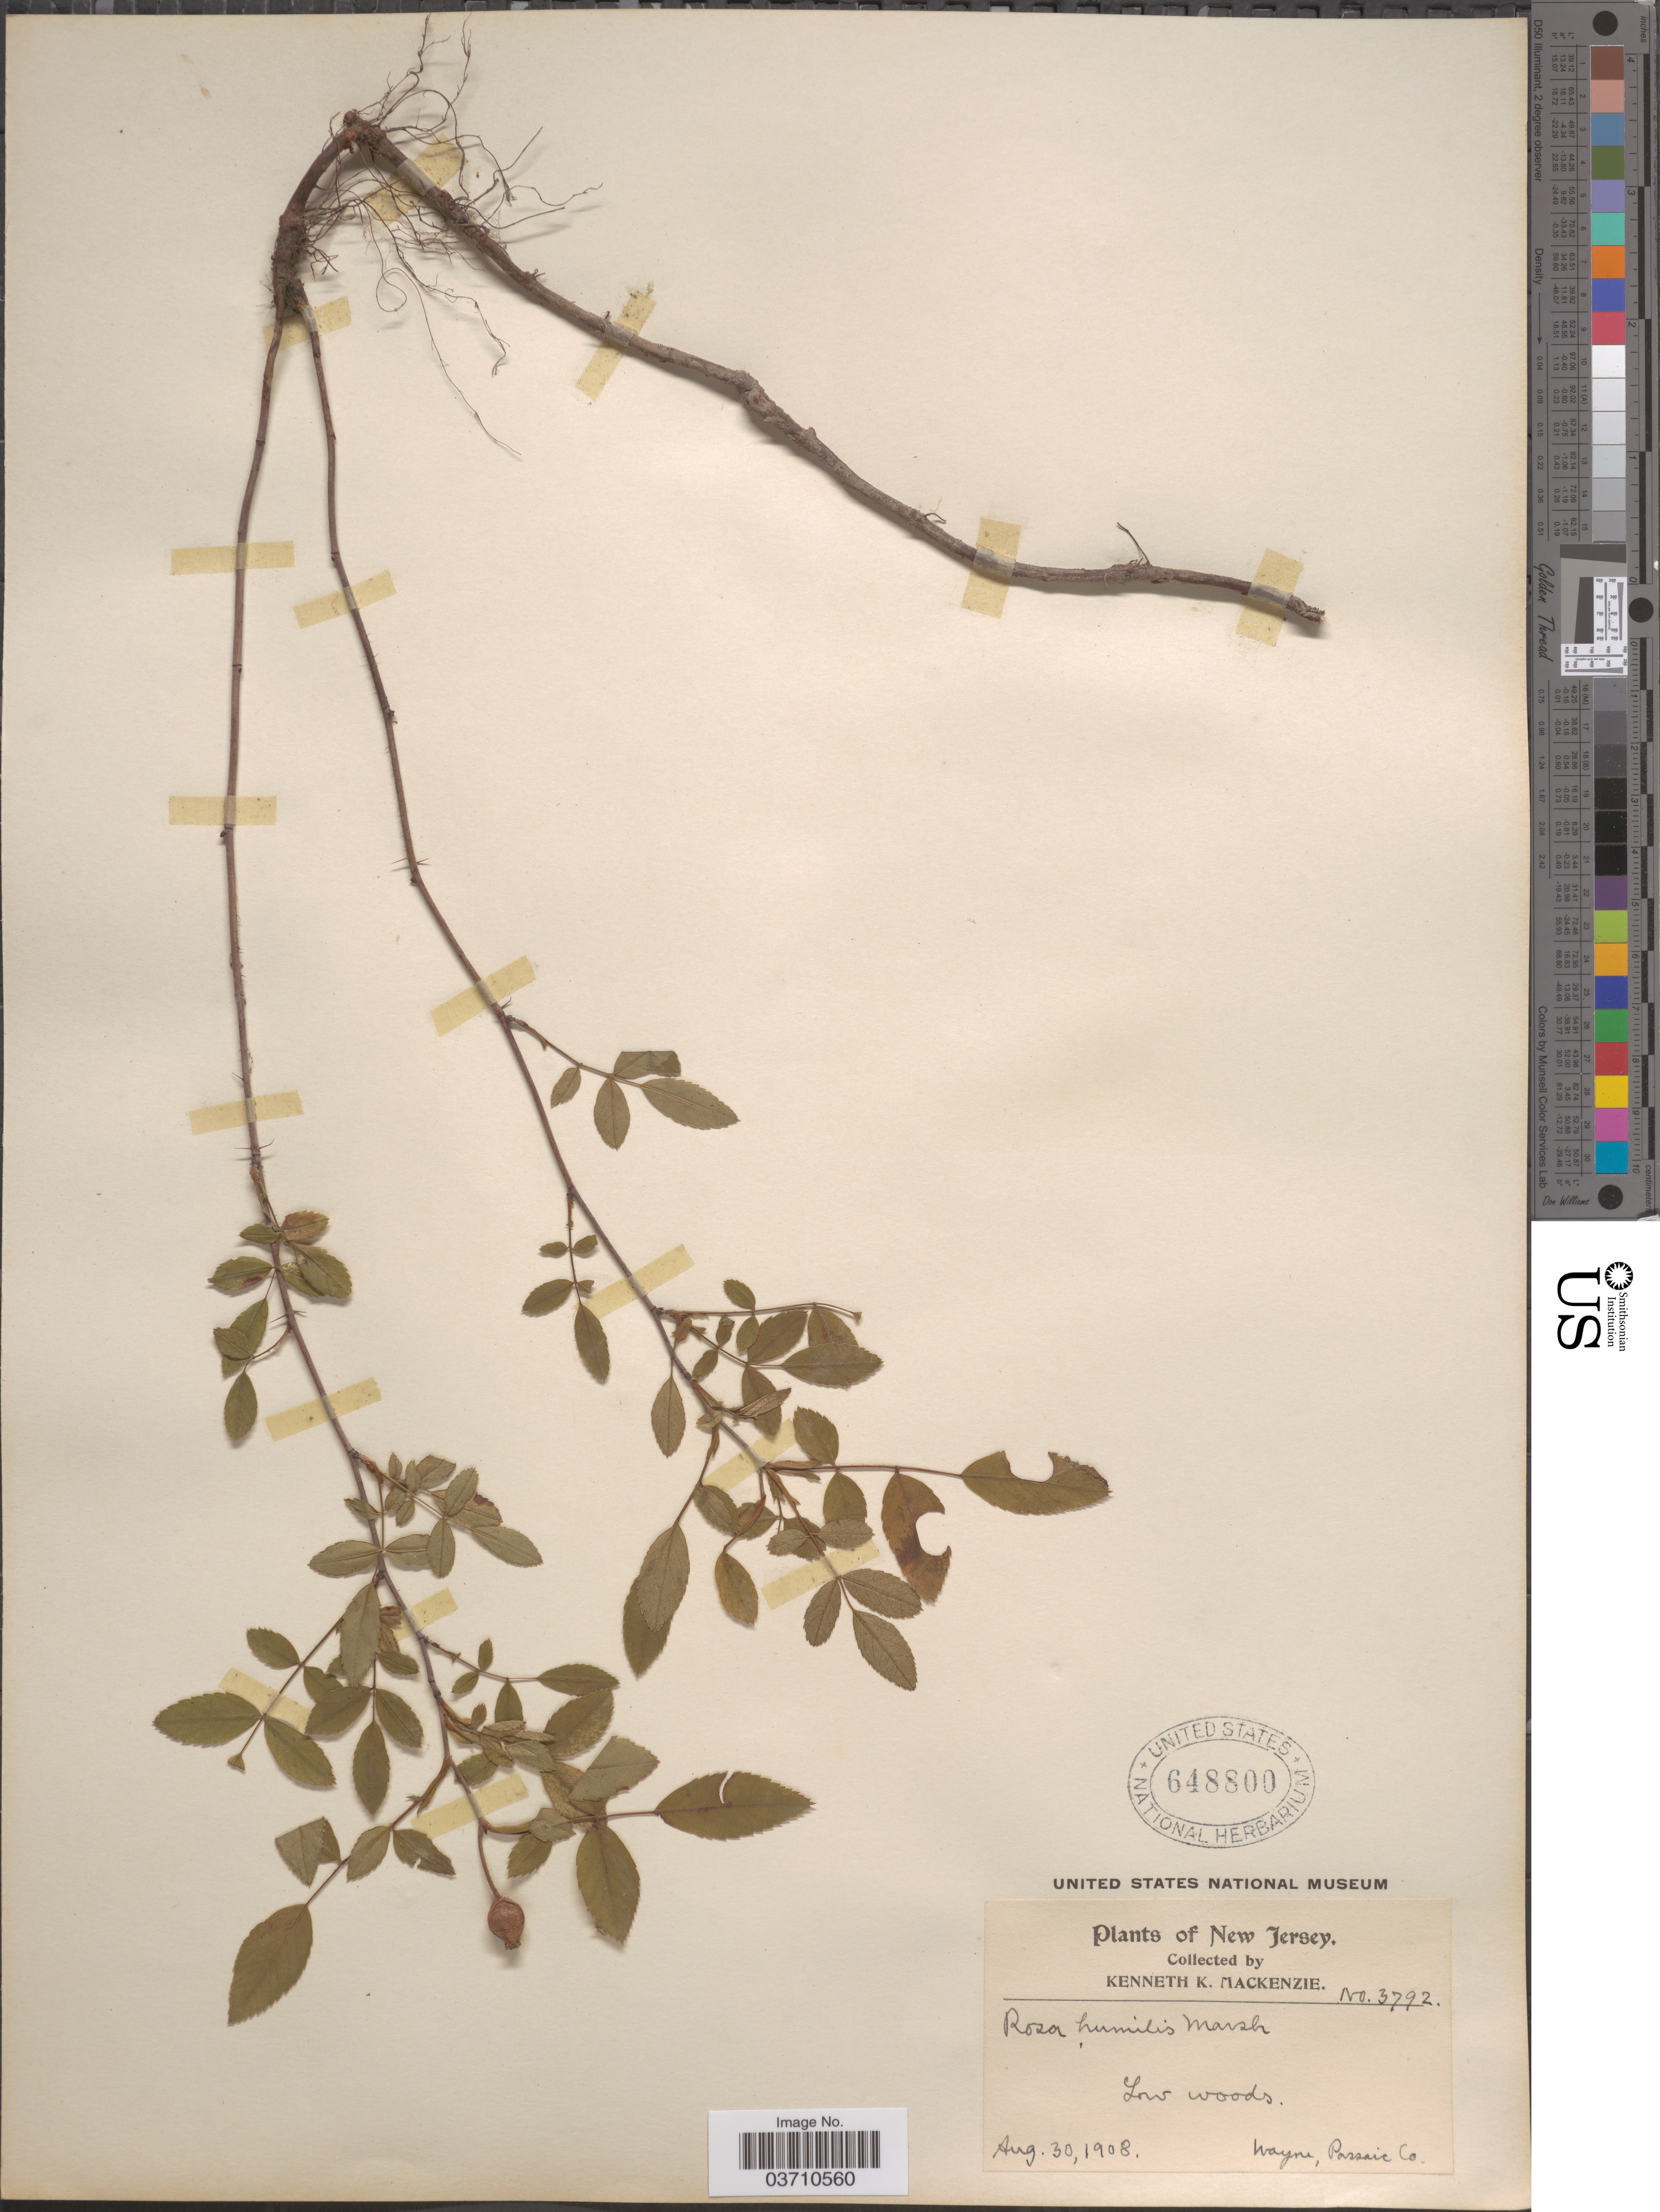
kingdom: Plantae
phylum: Tracheophyta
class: Magnoliopsida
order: Rosales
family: Rosaceae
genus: Rosa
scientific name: Rosa humilis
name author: Marshall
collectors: K. K. Mackenzie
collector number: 3792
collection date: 1908-08-30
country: United States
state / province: New Jersey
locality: Wayne, Passaic Co.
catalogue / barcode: US 648800